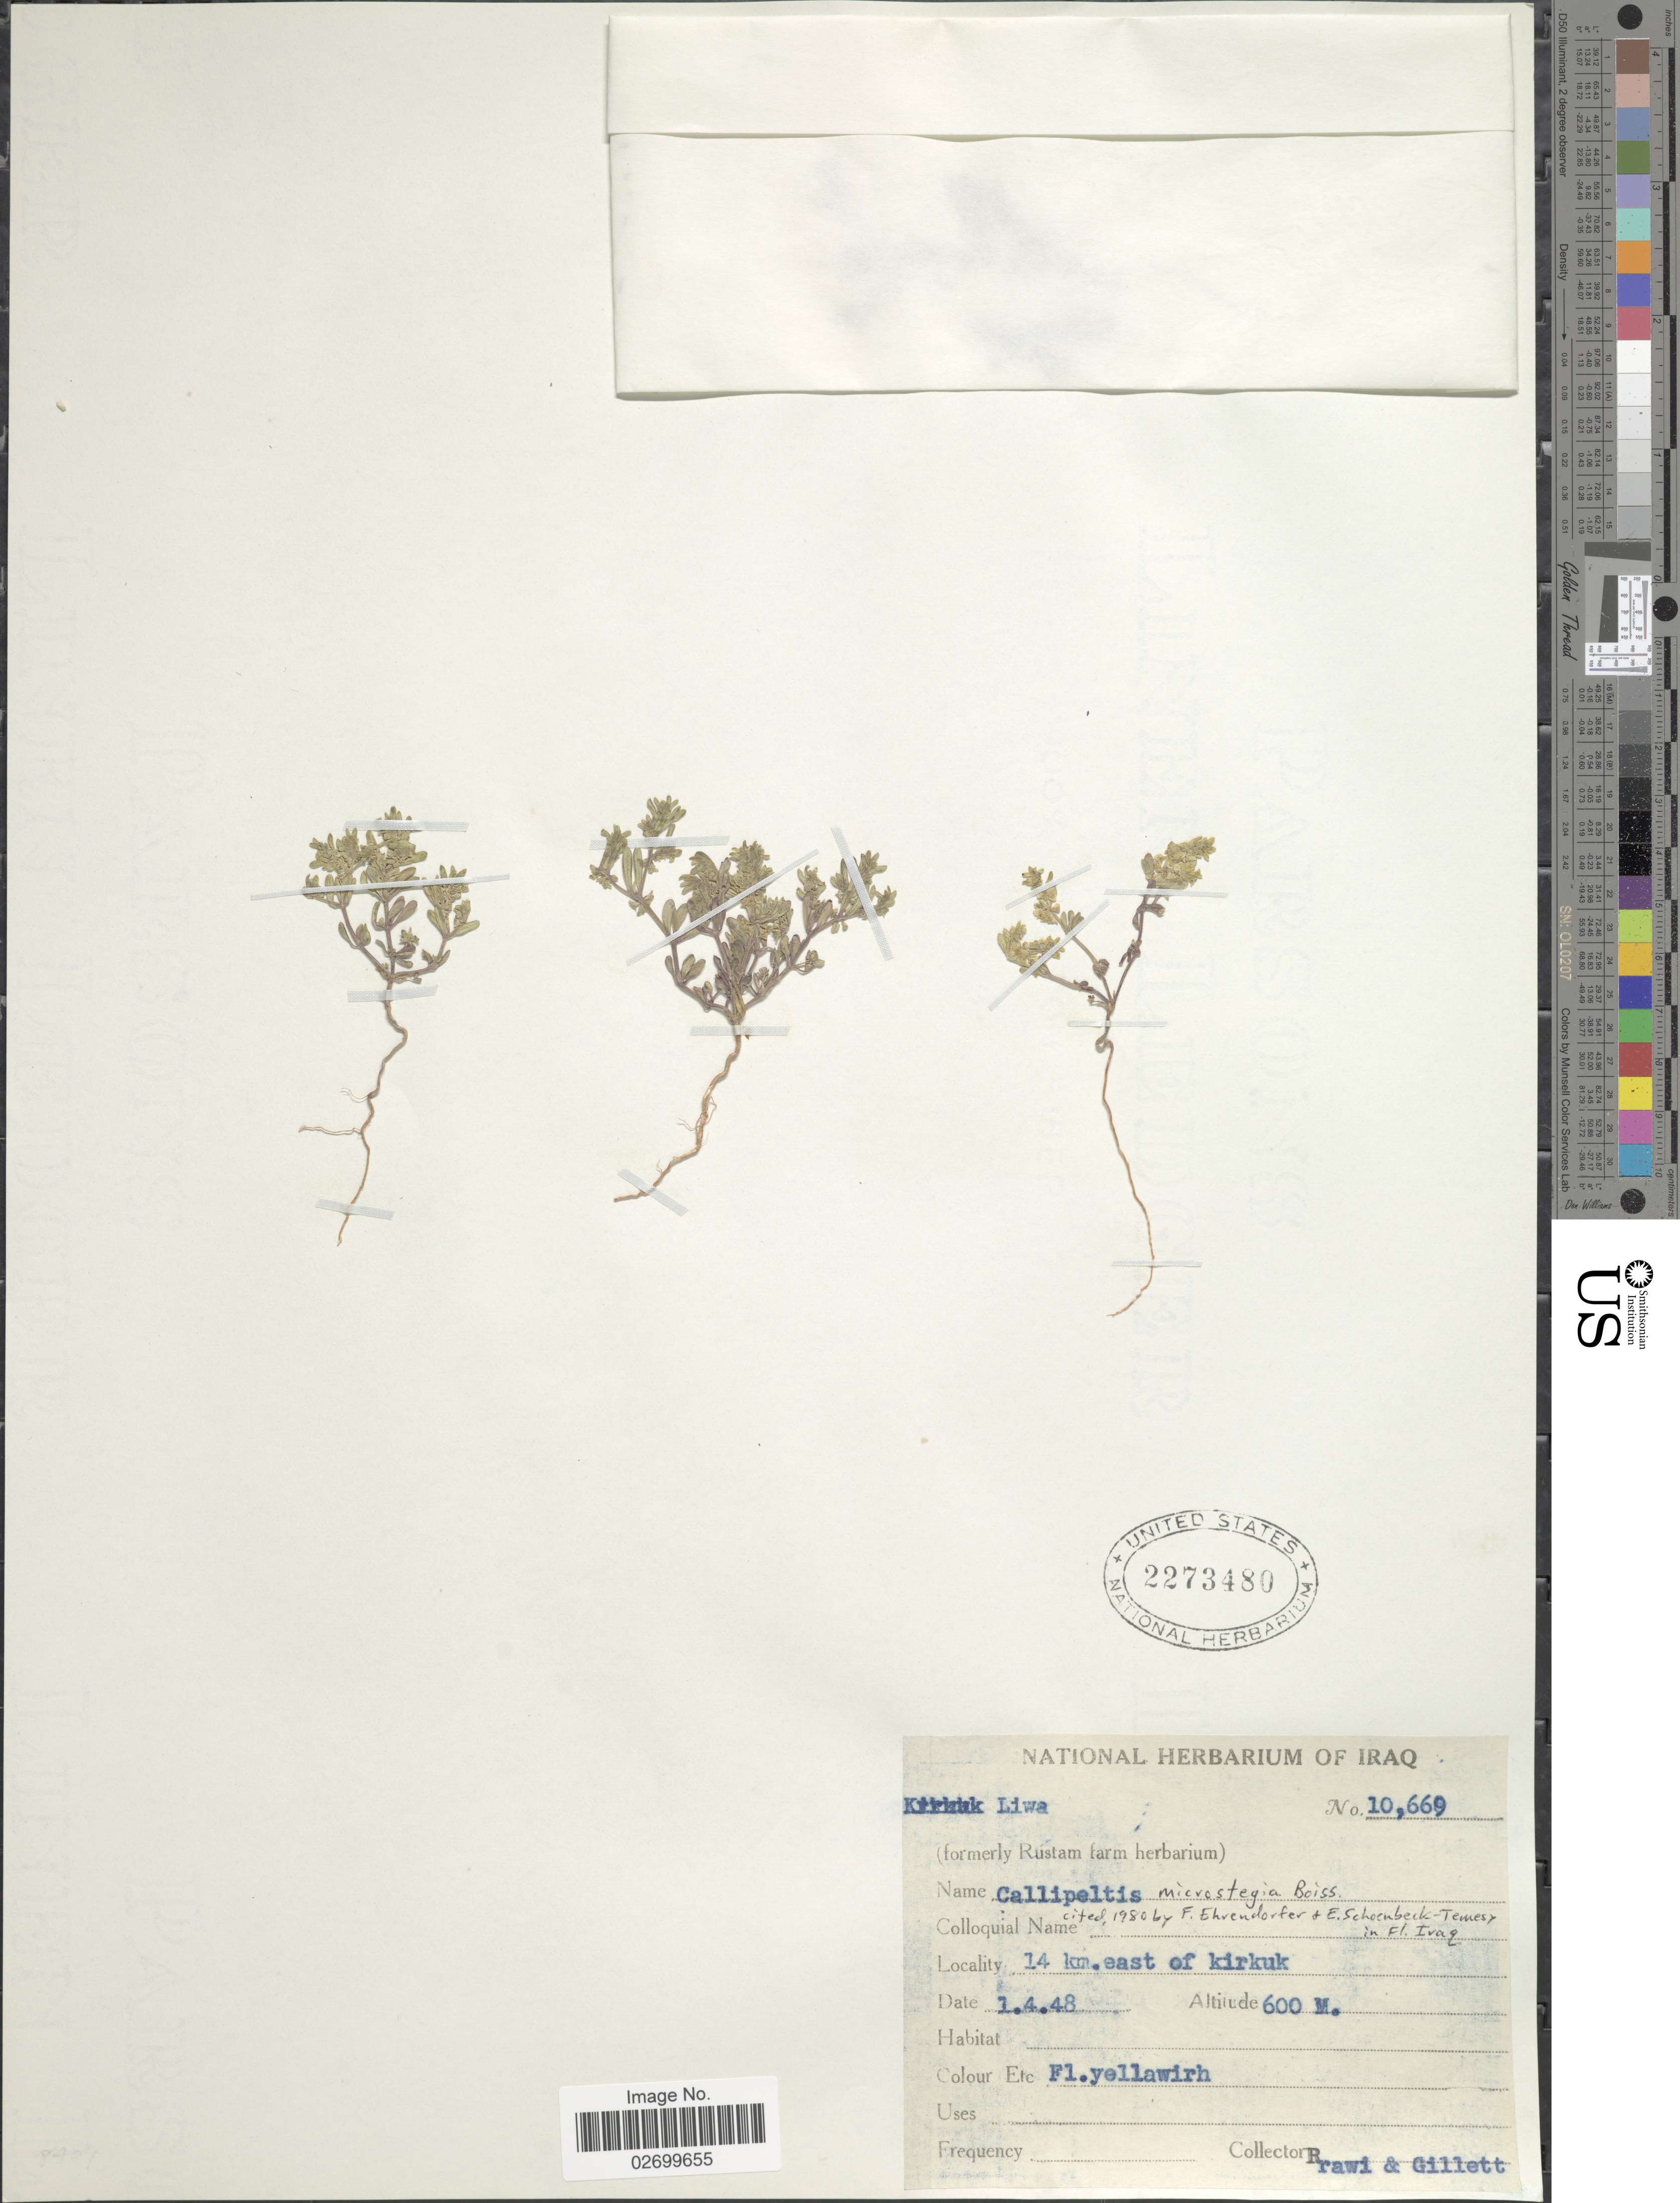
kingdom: Plantae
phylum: Tracheophyta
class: Magnoliopsida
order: Gentianales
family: Rubiaceae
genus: Callipeltis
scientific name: Callipeltis microstegia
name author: Boiss.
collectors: -. Rawi & Gillett, --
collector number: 10669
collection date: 1948-04-01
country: Iraq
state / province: Kirkūk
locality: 14 km. east of kirkuk.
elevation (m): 600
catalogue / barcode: US 2273480